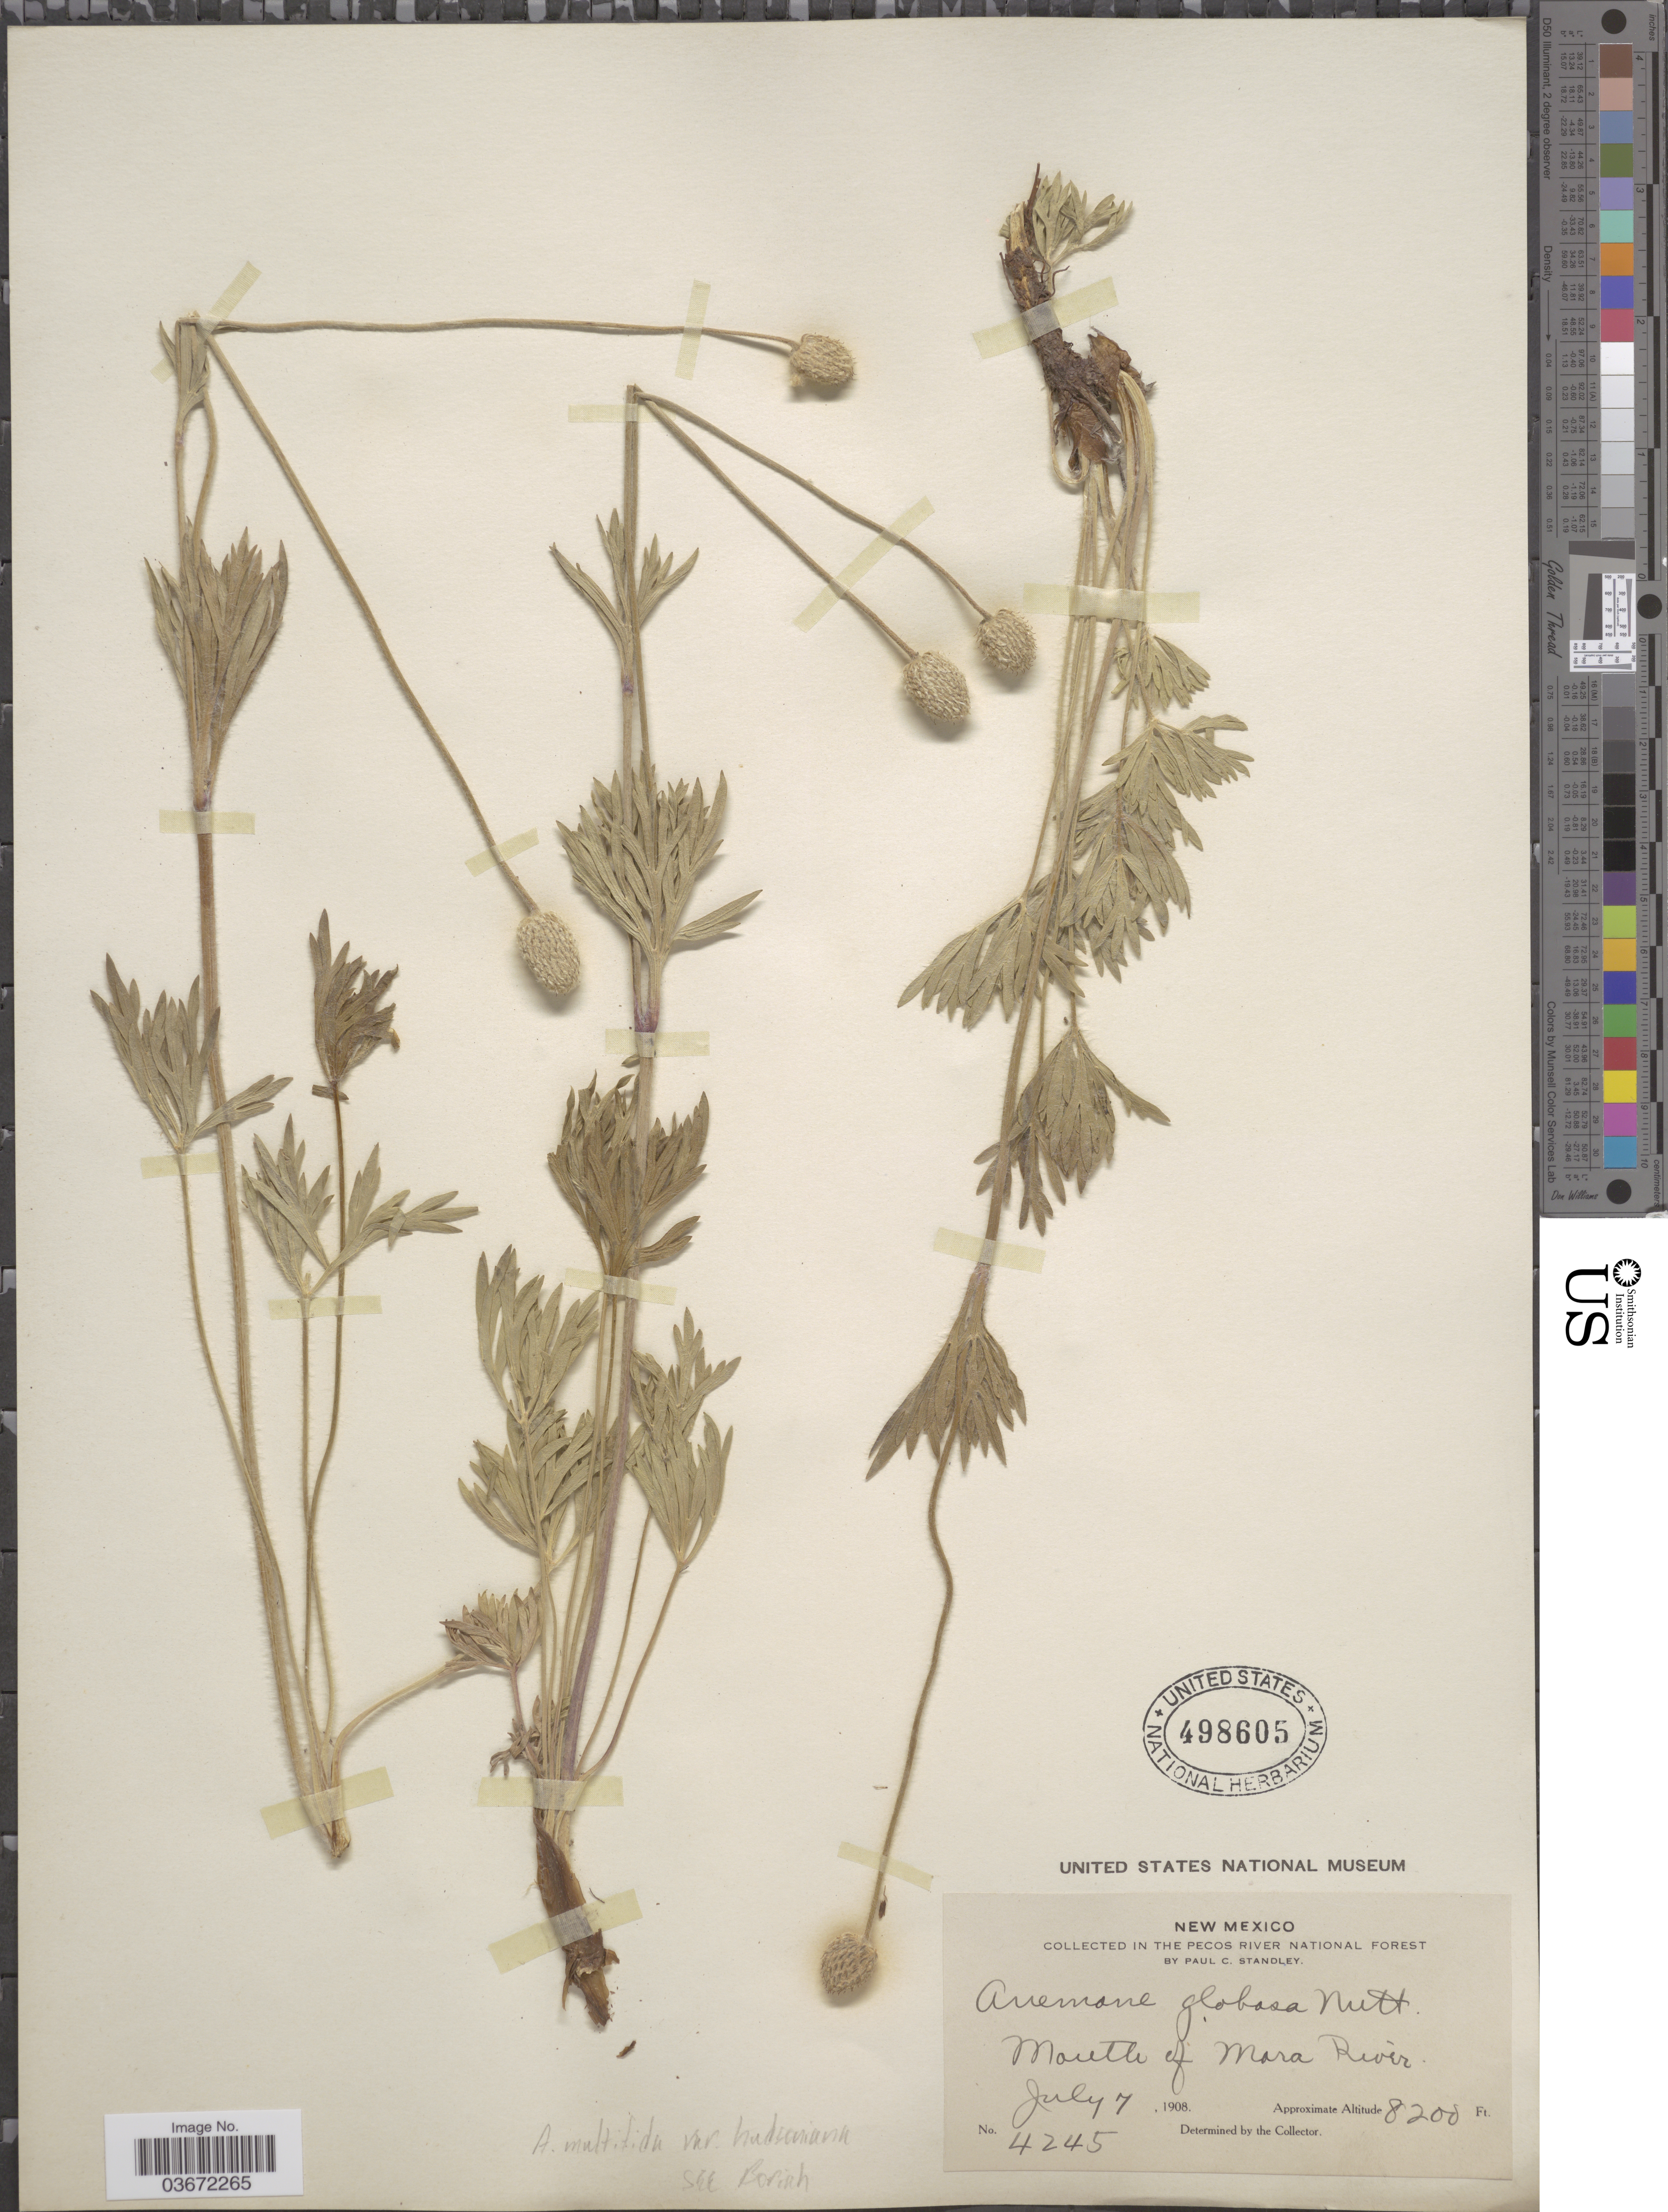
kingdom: Plantae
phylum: Tracheophyta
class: Magnoliopsida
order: Ranunculales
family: Ranunculaceae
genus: Anemone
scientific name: Anemone globosa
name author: (Torr. & A. Gray) Nutt. ex A. Heller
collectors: P. C. Standley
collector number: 4245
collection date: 1908-07-07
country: United States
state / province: New Mexico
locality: In The Pecos River National Forest. Mouth of Mora River.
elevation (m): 24994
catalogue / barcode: US 498605